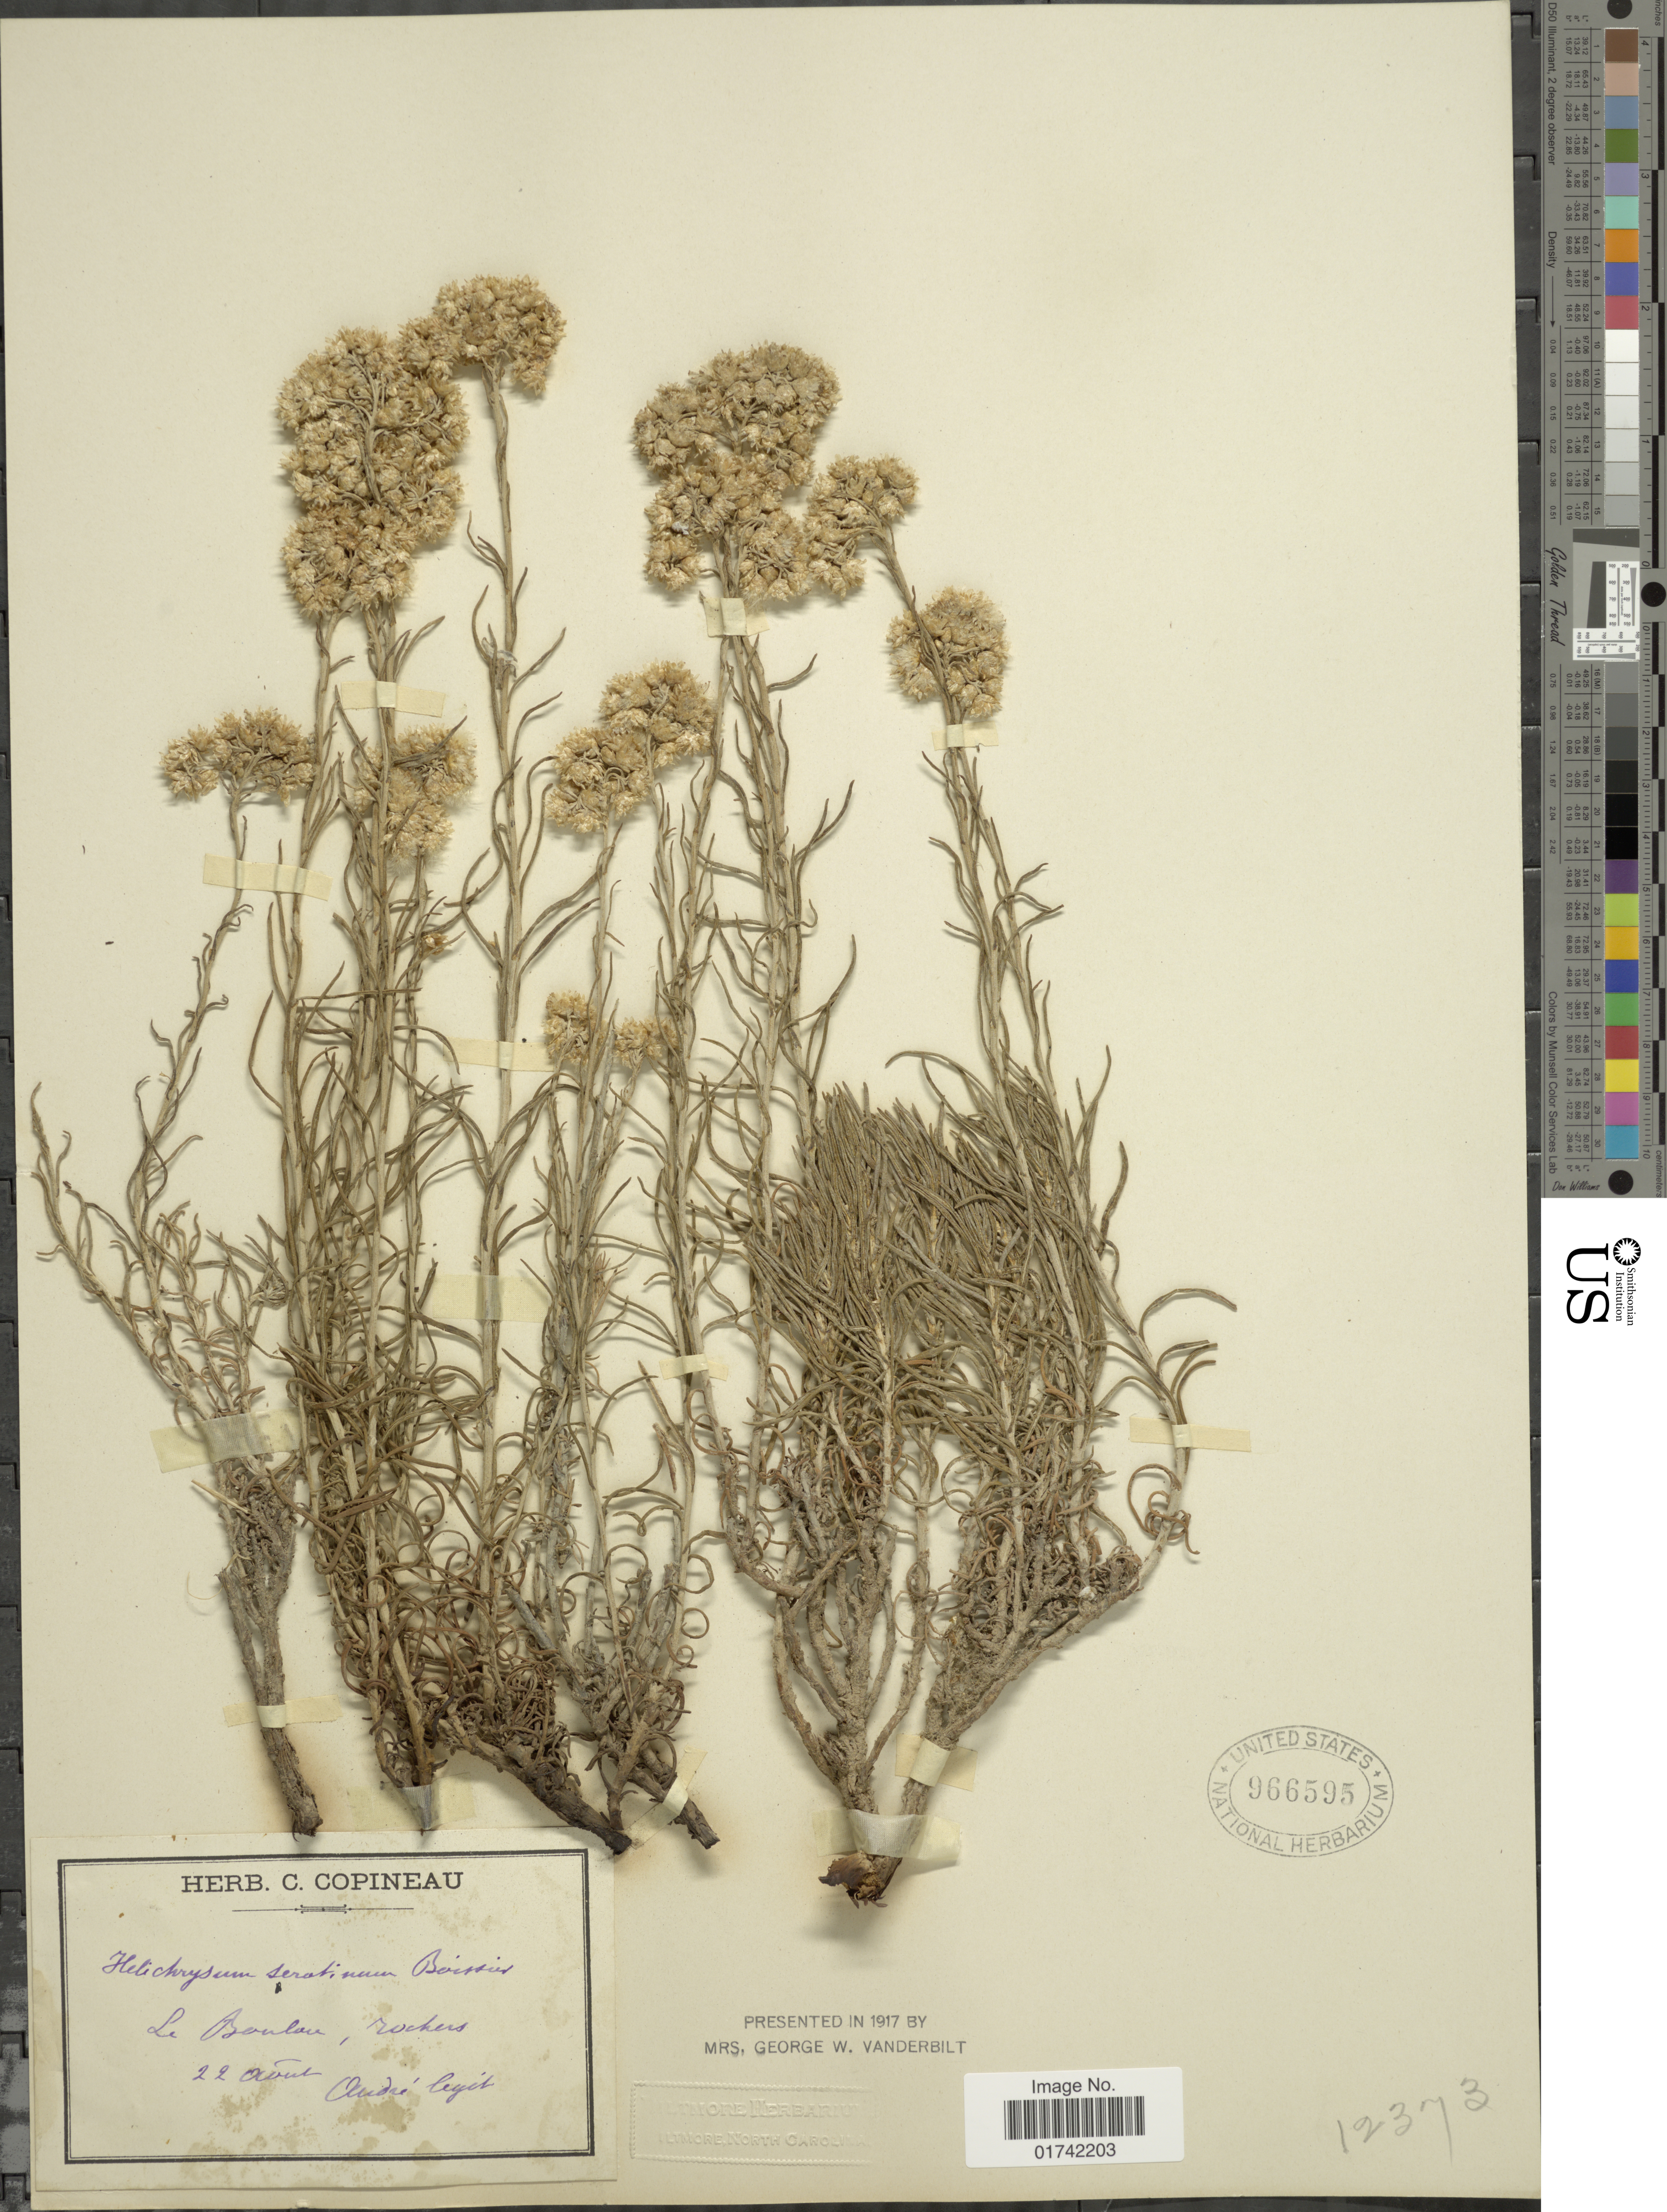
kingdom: Plantae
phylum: Tracheophyta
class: Magnoliopsida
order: Asterales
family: Asteraceae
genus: Helichrysum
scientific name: Helichrysum italicum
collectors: -. Audre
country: Belgium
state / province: Wallonia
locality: Le Boulau, rockers [interpreted]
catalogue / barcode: US 966595